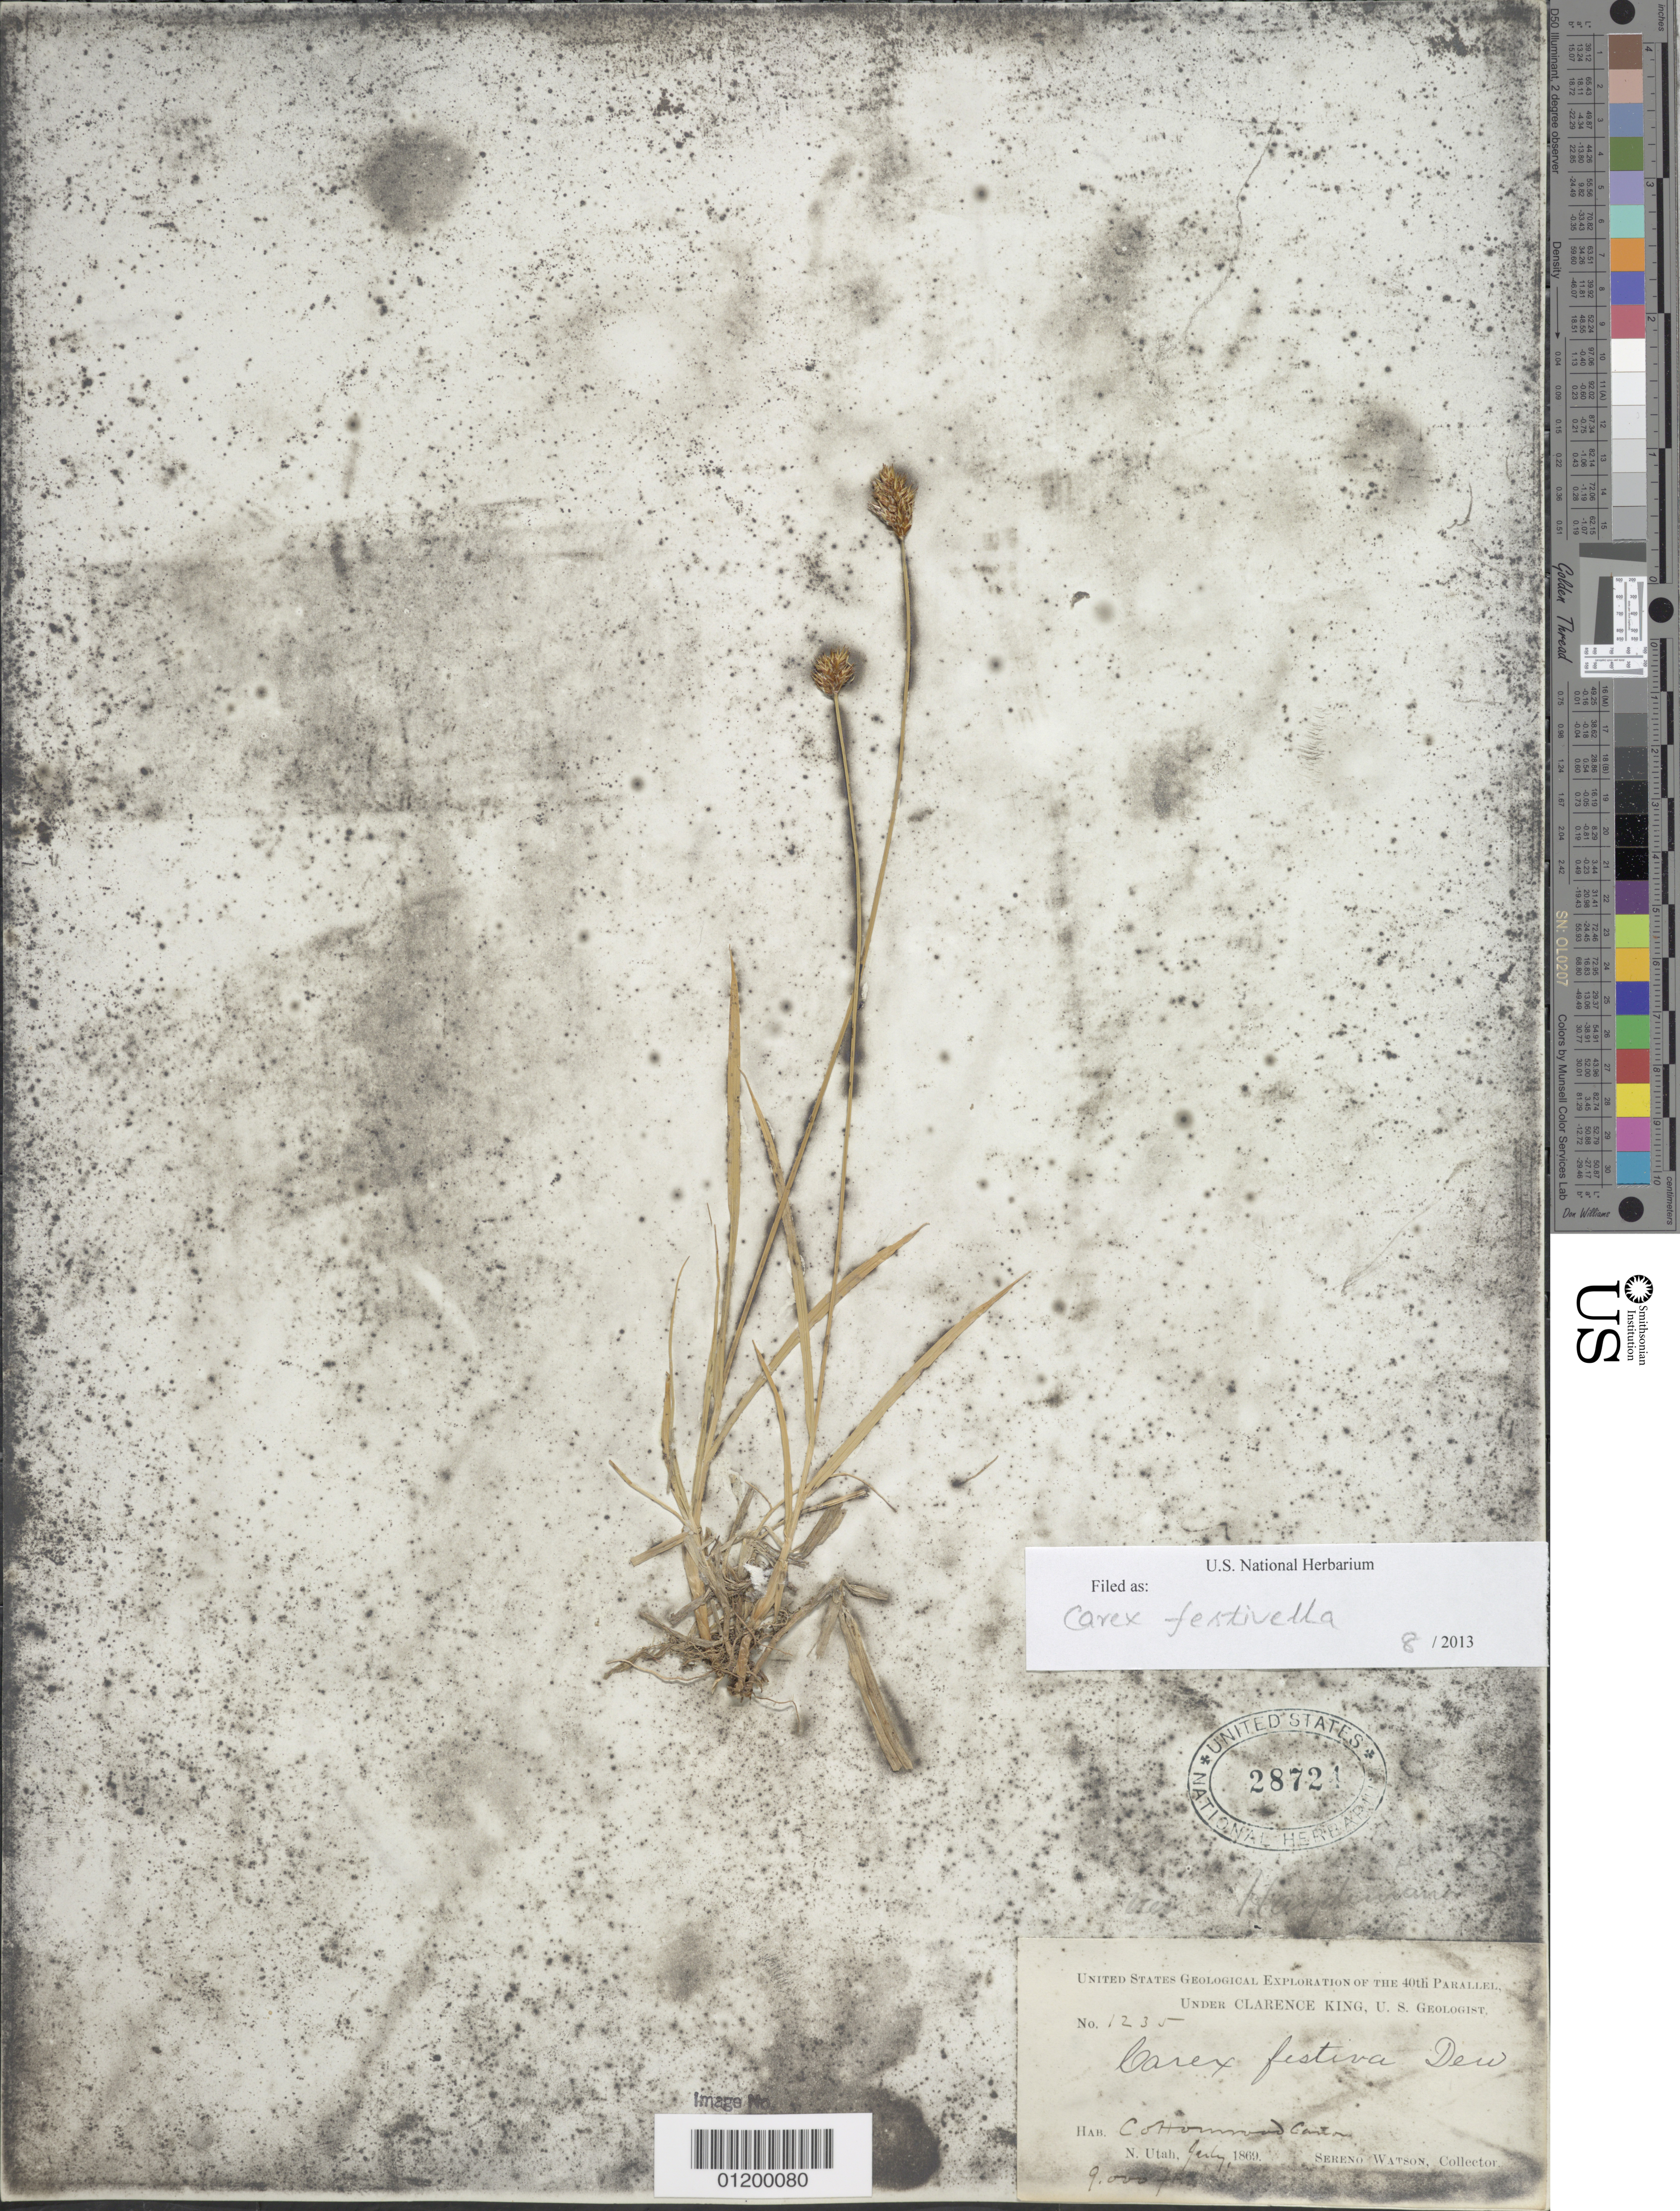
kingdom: Plantae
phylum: Tracheophyta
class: Liliopsida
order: Poales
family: Cyperaceae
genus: Carex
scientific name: Carex microptera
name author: Mack.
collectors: S. Watson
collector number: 1235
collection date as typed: Jul 1869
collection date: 1869-07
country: United States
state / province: Utah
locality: Cottonwood Canyon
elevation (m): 2743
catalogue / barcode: US 28724